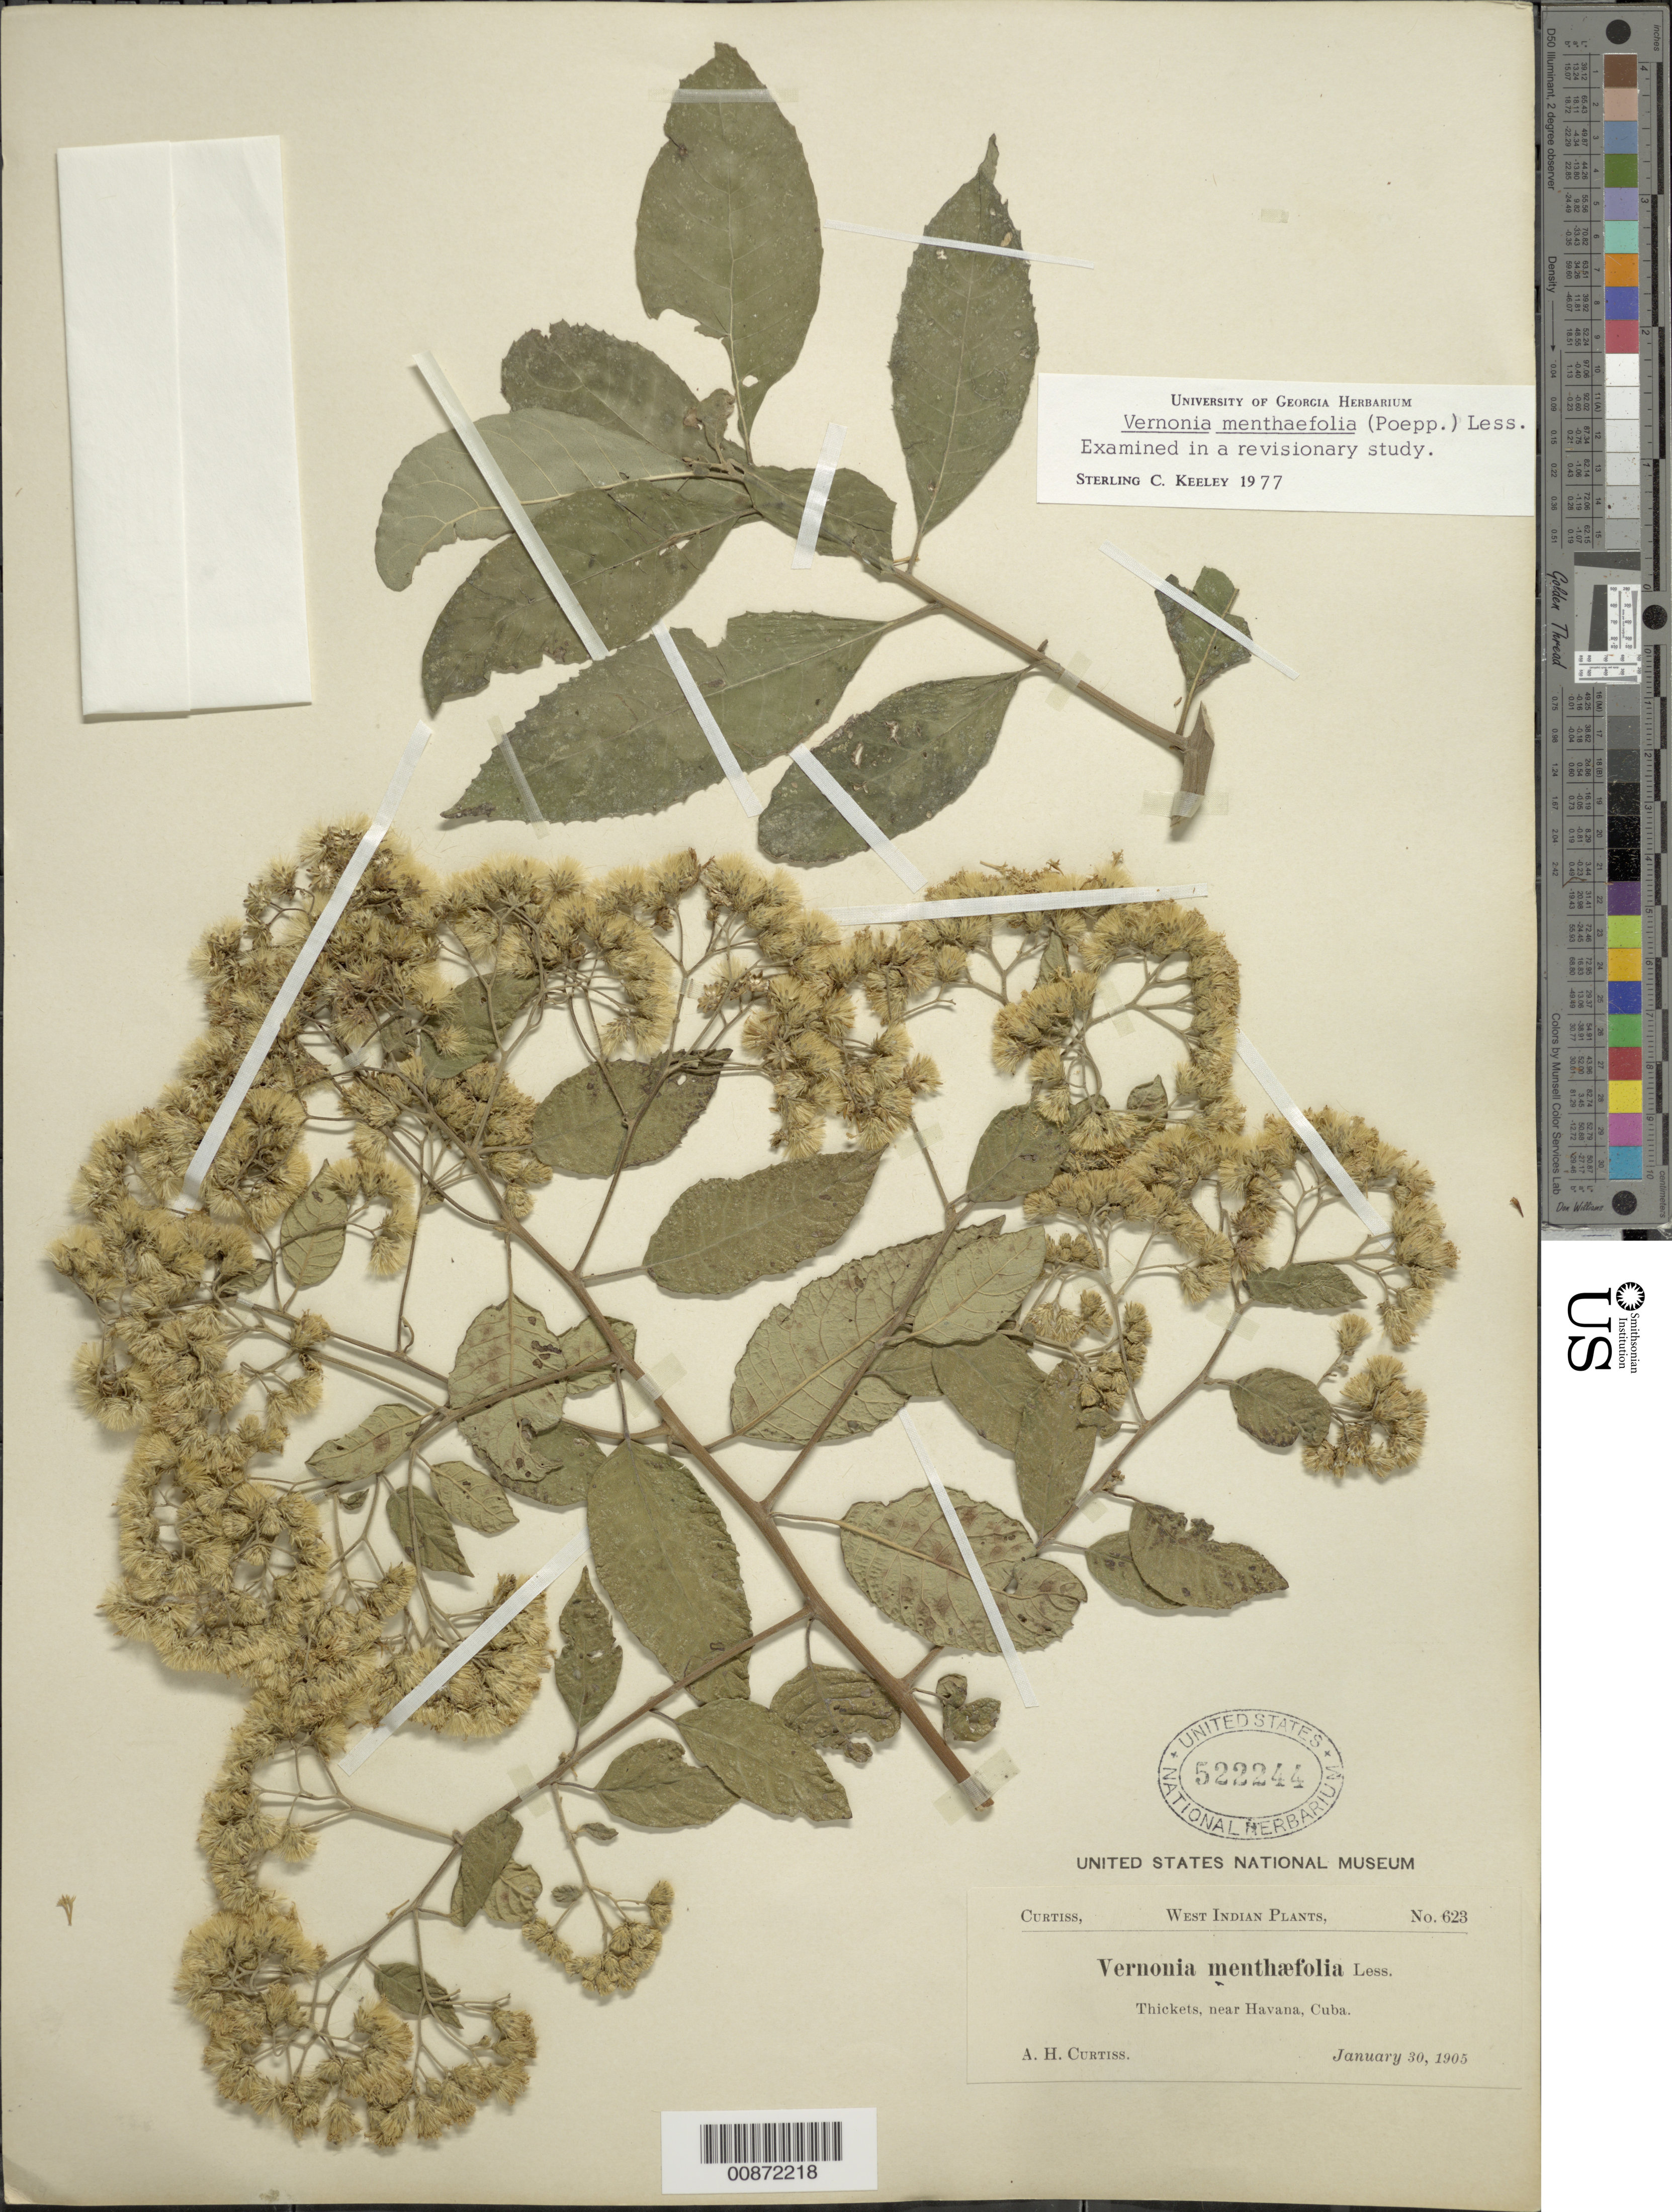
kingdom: Plantae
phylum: Tracheophyta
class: Magnoliopsida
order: Asterales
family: Asteraceae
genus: Vernonanthura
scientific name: Vernonanthura menthifolia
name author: (Poepp. ex Spreng.) H. Rob.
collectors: A. H. Curtiss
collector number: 623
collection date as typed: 30 Jan 1905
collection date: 1905-01-30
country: Cuba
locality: Near Havana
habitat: Thickets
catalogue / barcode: US 522233